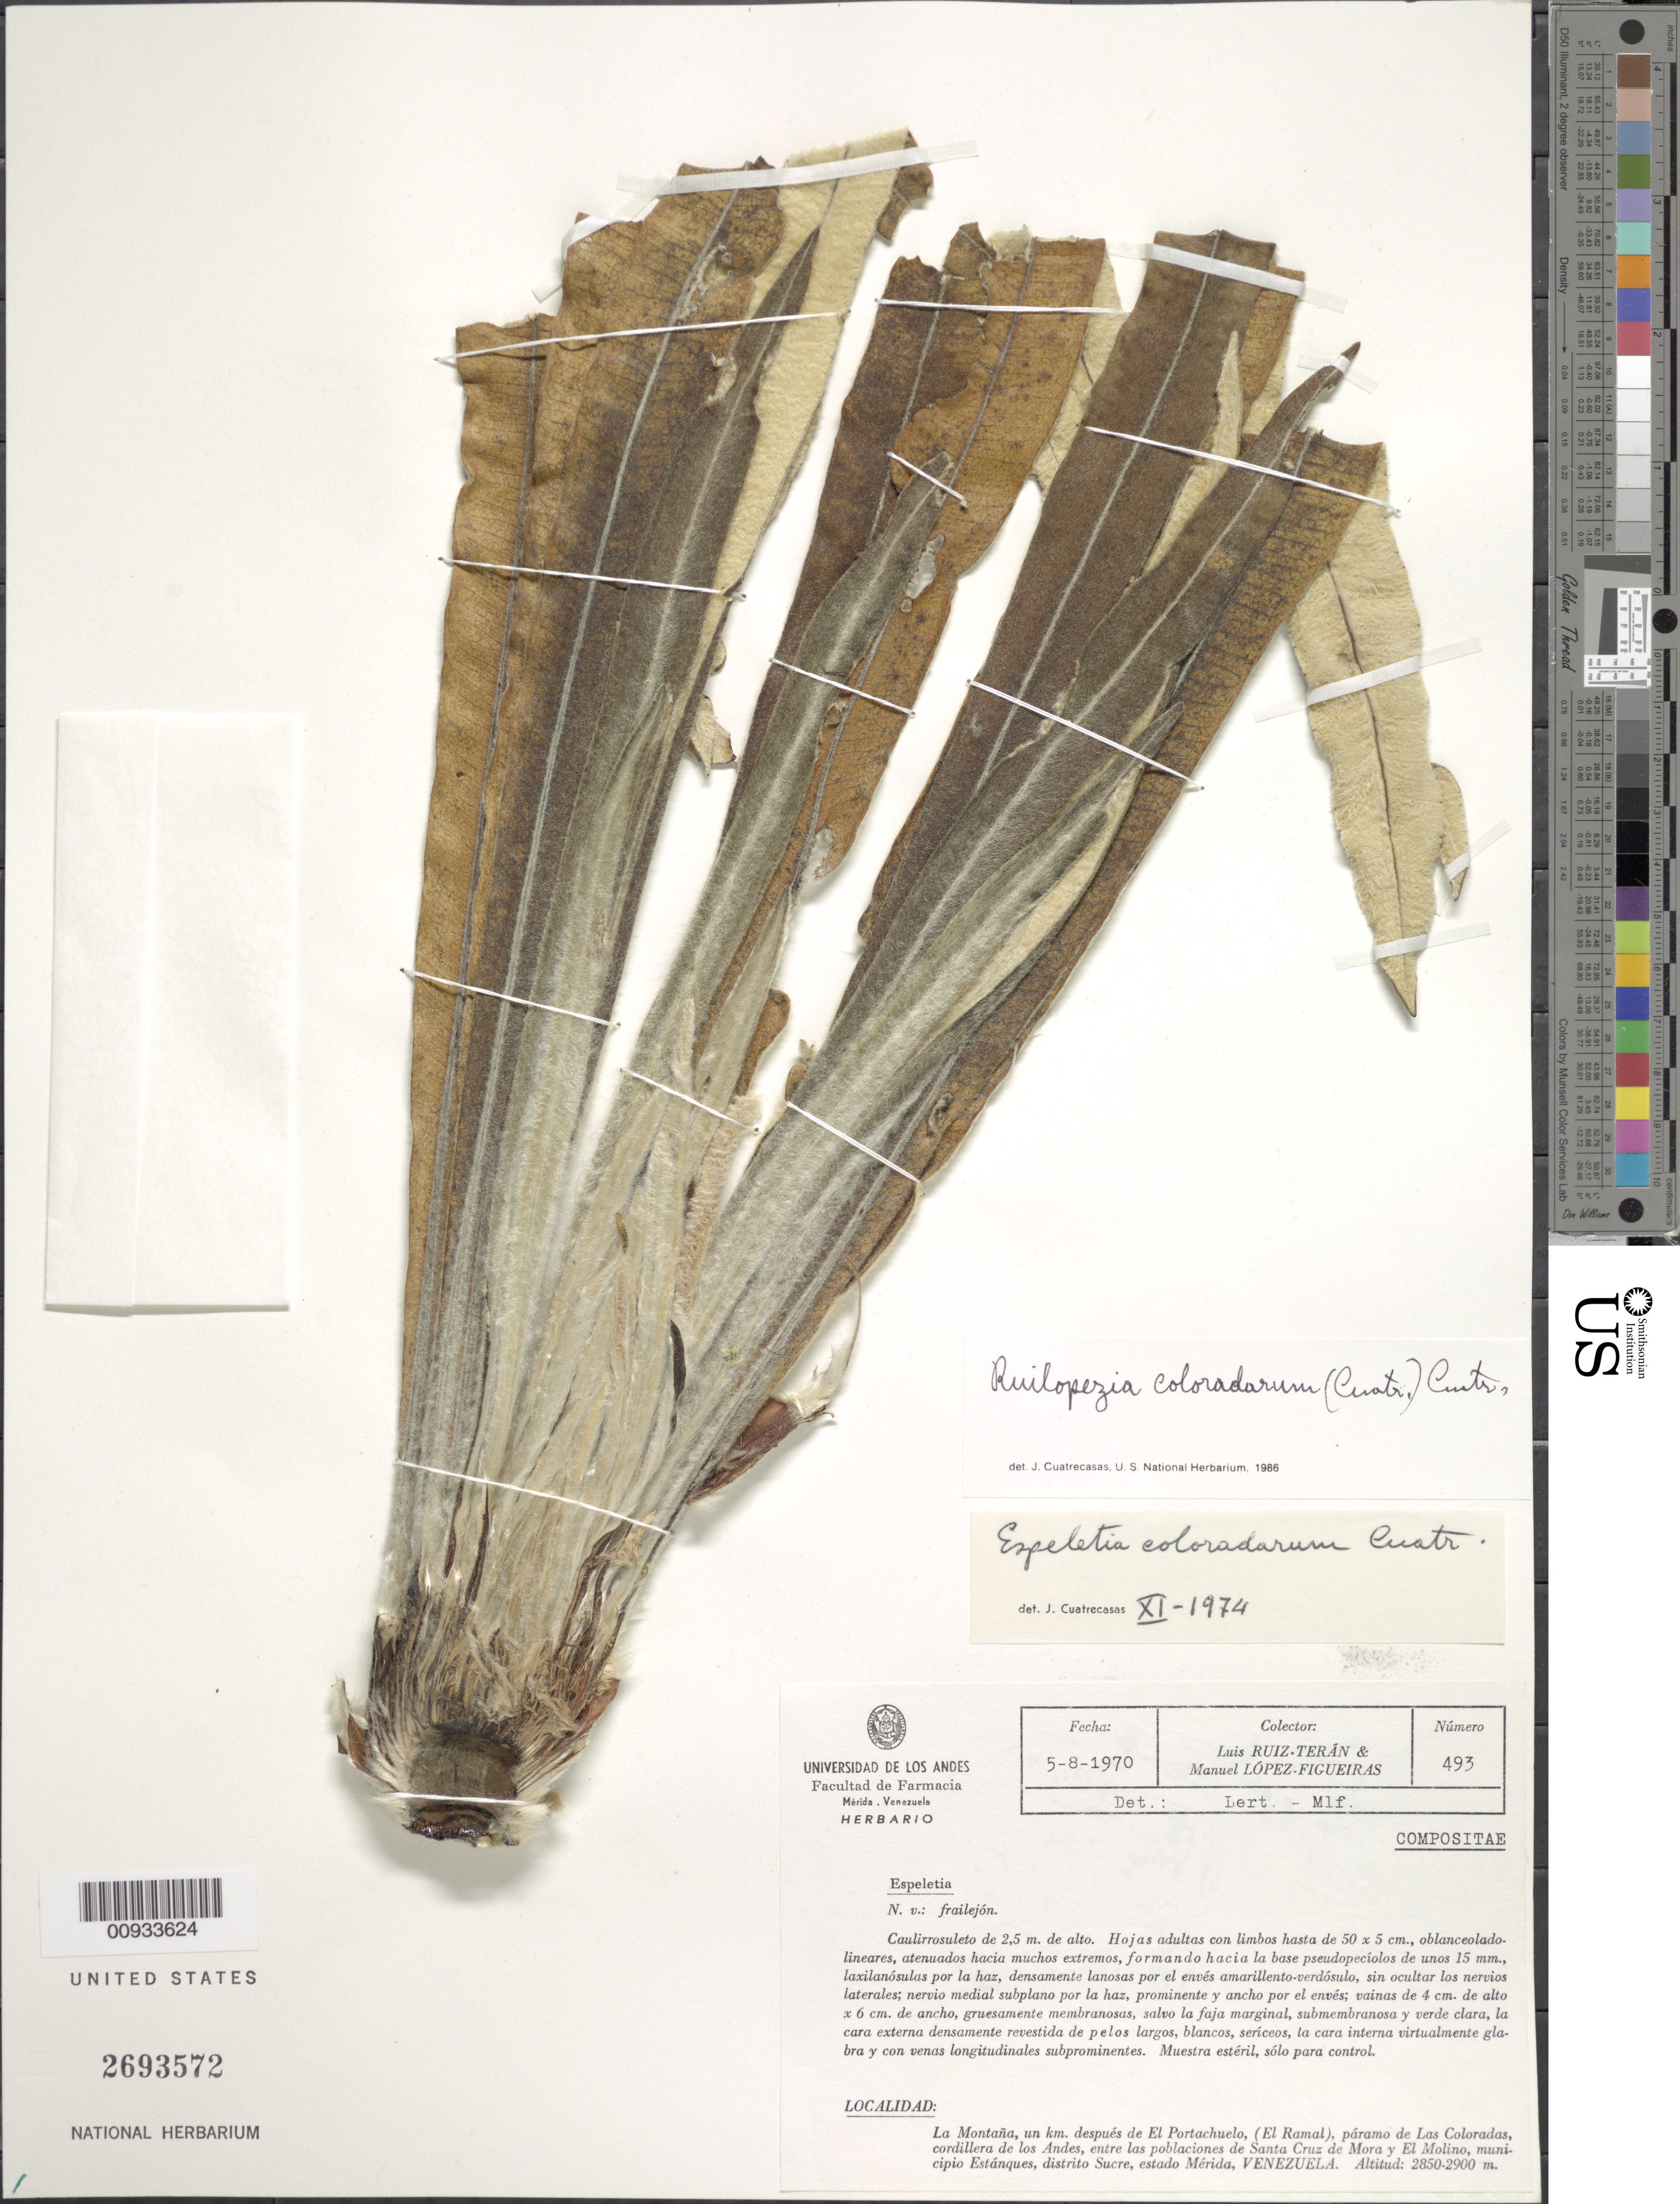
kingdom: Plantae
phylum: Tracheophyta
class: Magnoliopsida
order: Asterales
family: Asteraceae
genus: Ruilopezia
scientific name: Ruilopezia coloradarum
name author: (Cuatrec.) Cuatrec.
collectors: L. Teran & M. López Figueiras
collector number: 493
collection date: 1970-08-05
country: Venezuela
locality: La Montana, un km despues de El Portachuelo, (El Ramal), paramo de Las Coloradas, Cordillera de Los Andes, entre las poblaciones de Santa Cruz de Mora y El Molino, Municipio Estanques, Distrito Sucre, Estado Merida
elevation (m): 2850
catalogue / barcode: US 2693572